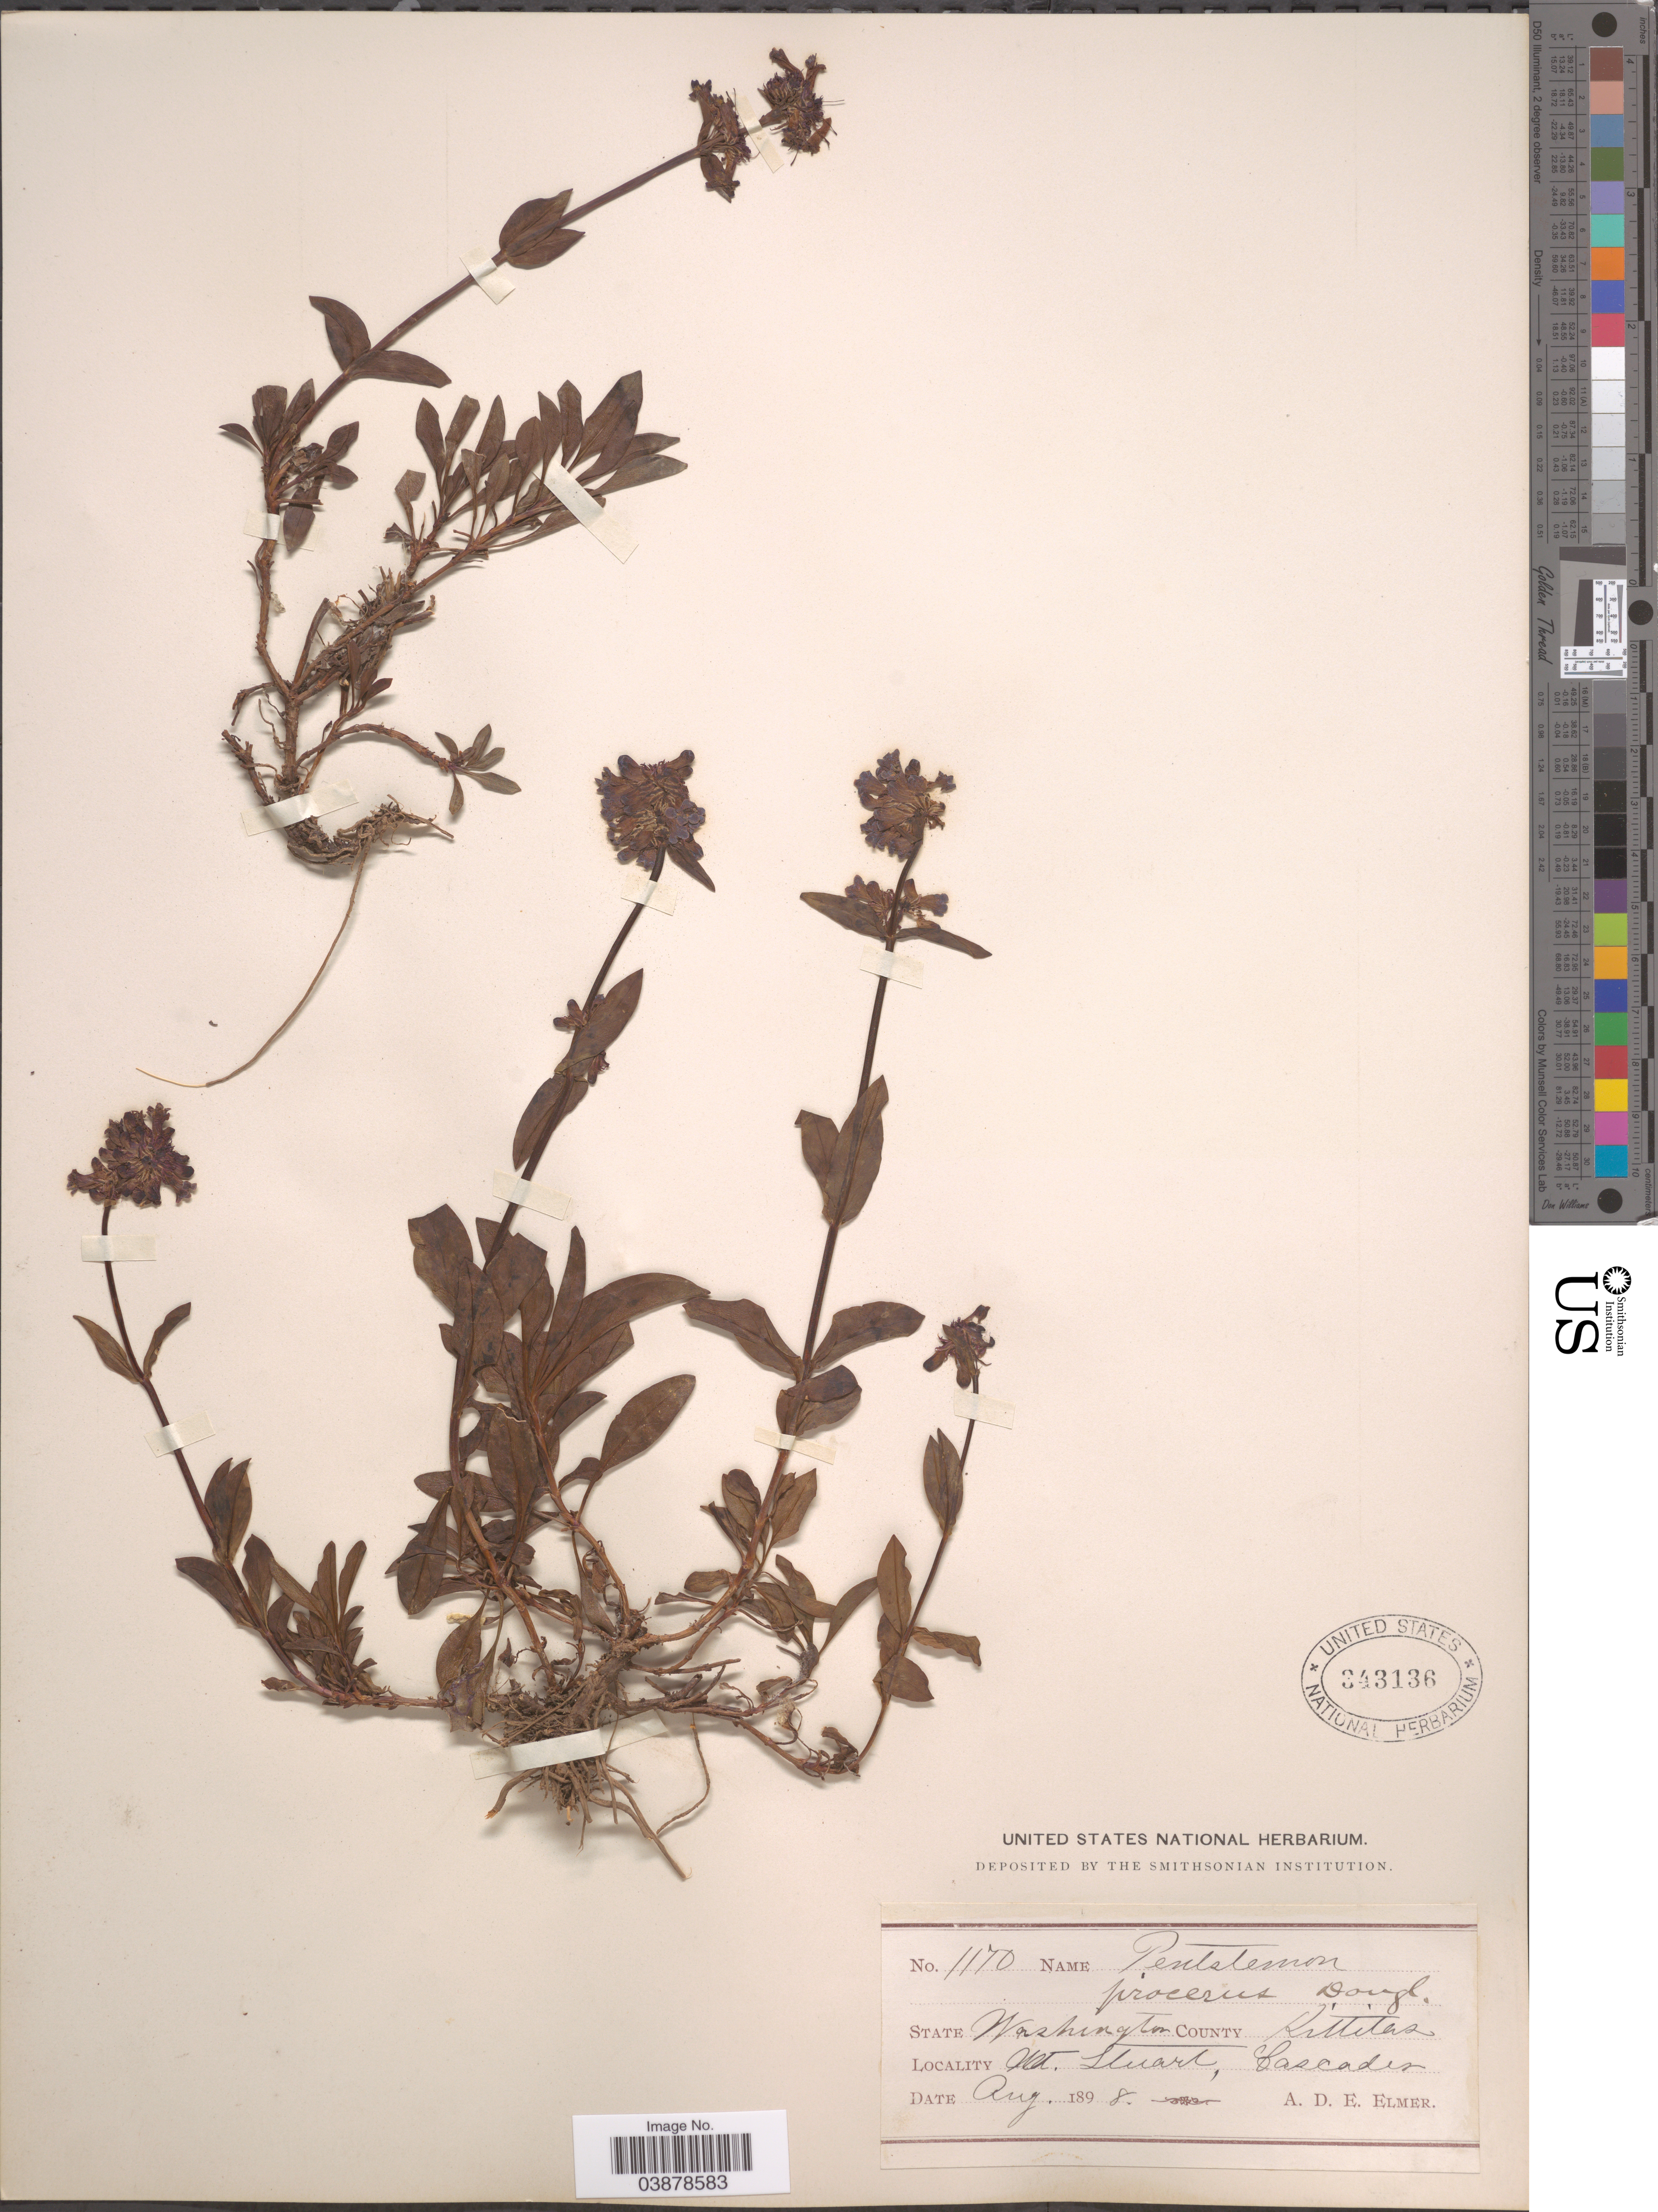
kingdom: Plantae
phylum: Tracheophyta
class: Magnoliopsida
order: Lamiales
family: Plantaginaceae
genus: Penstemon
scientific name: Penstemon tolmiei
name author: Hook.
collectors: A. D. E. Elmer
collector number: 1170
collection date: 1898-08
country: United States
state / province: Washington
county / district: Kittitas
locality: County Kittitas. Mt. Stuart, Cascades.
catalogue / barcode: US 343136